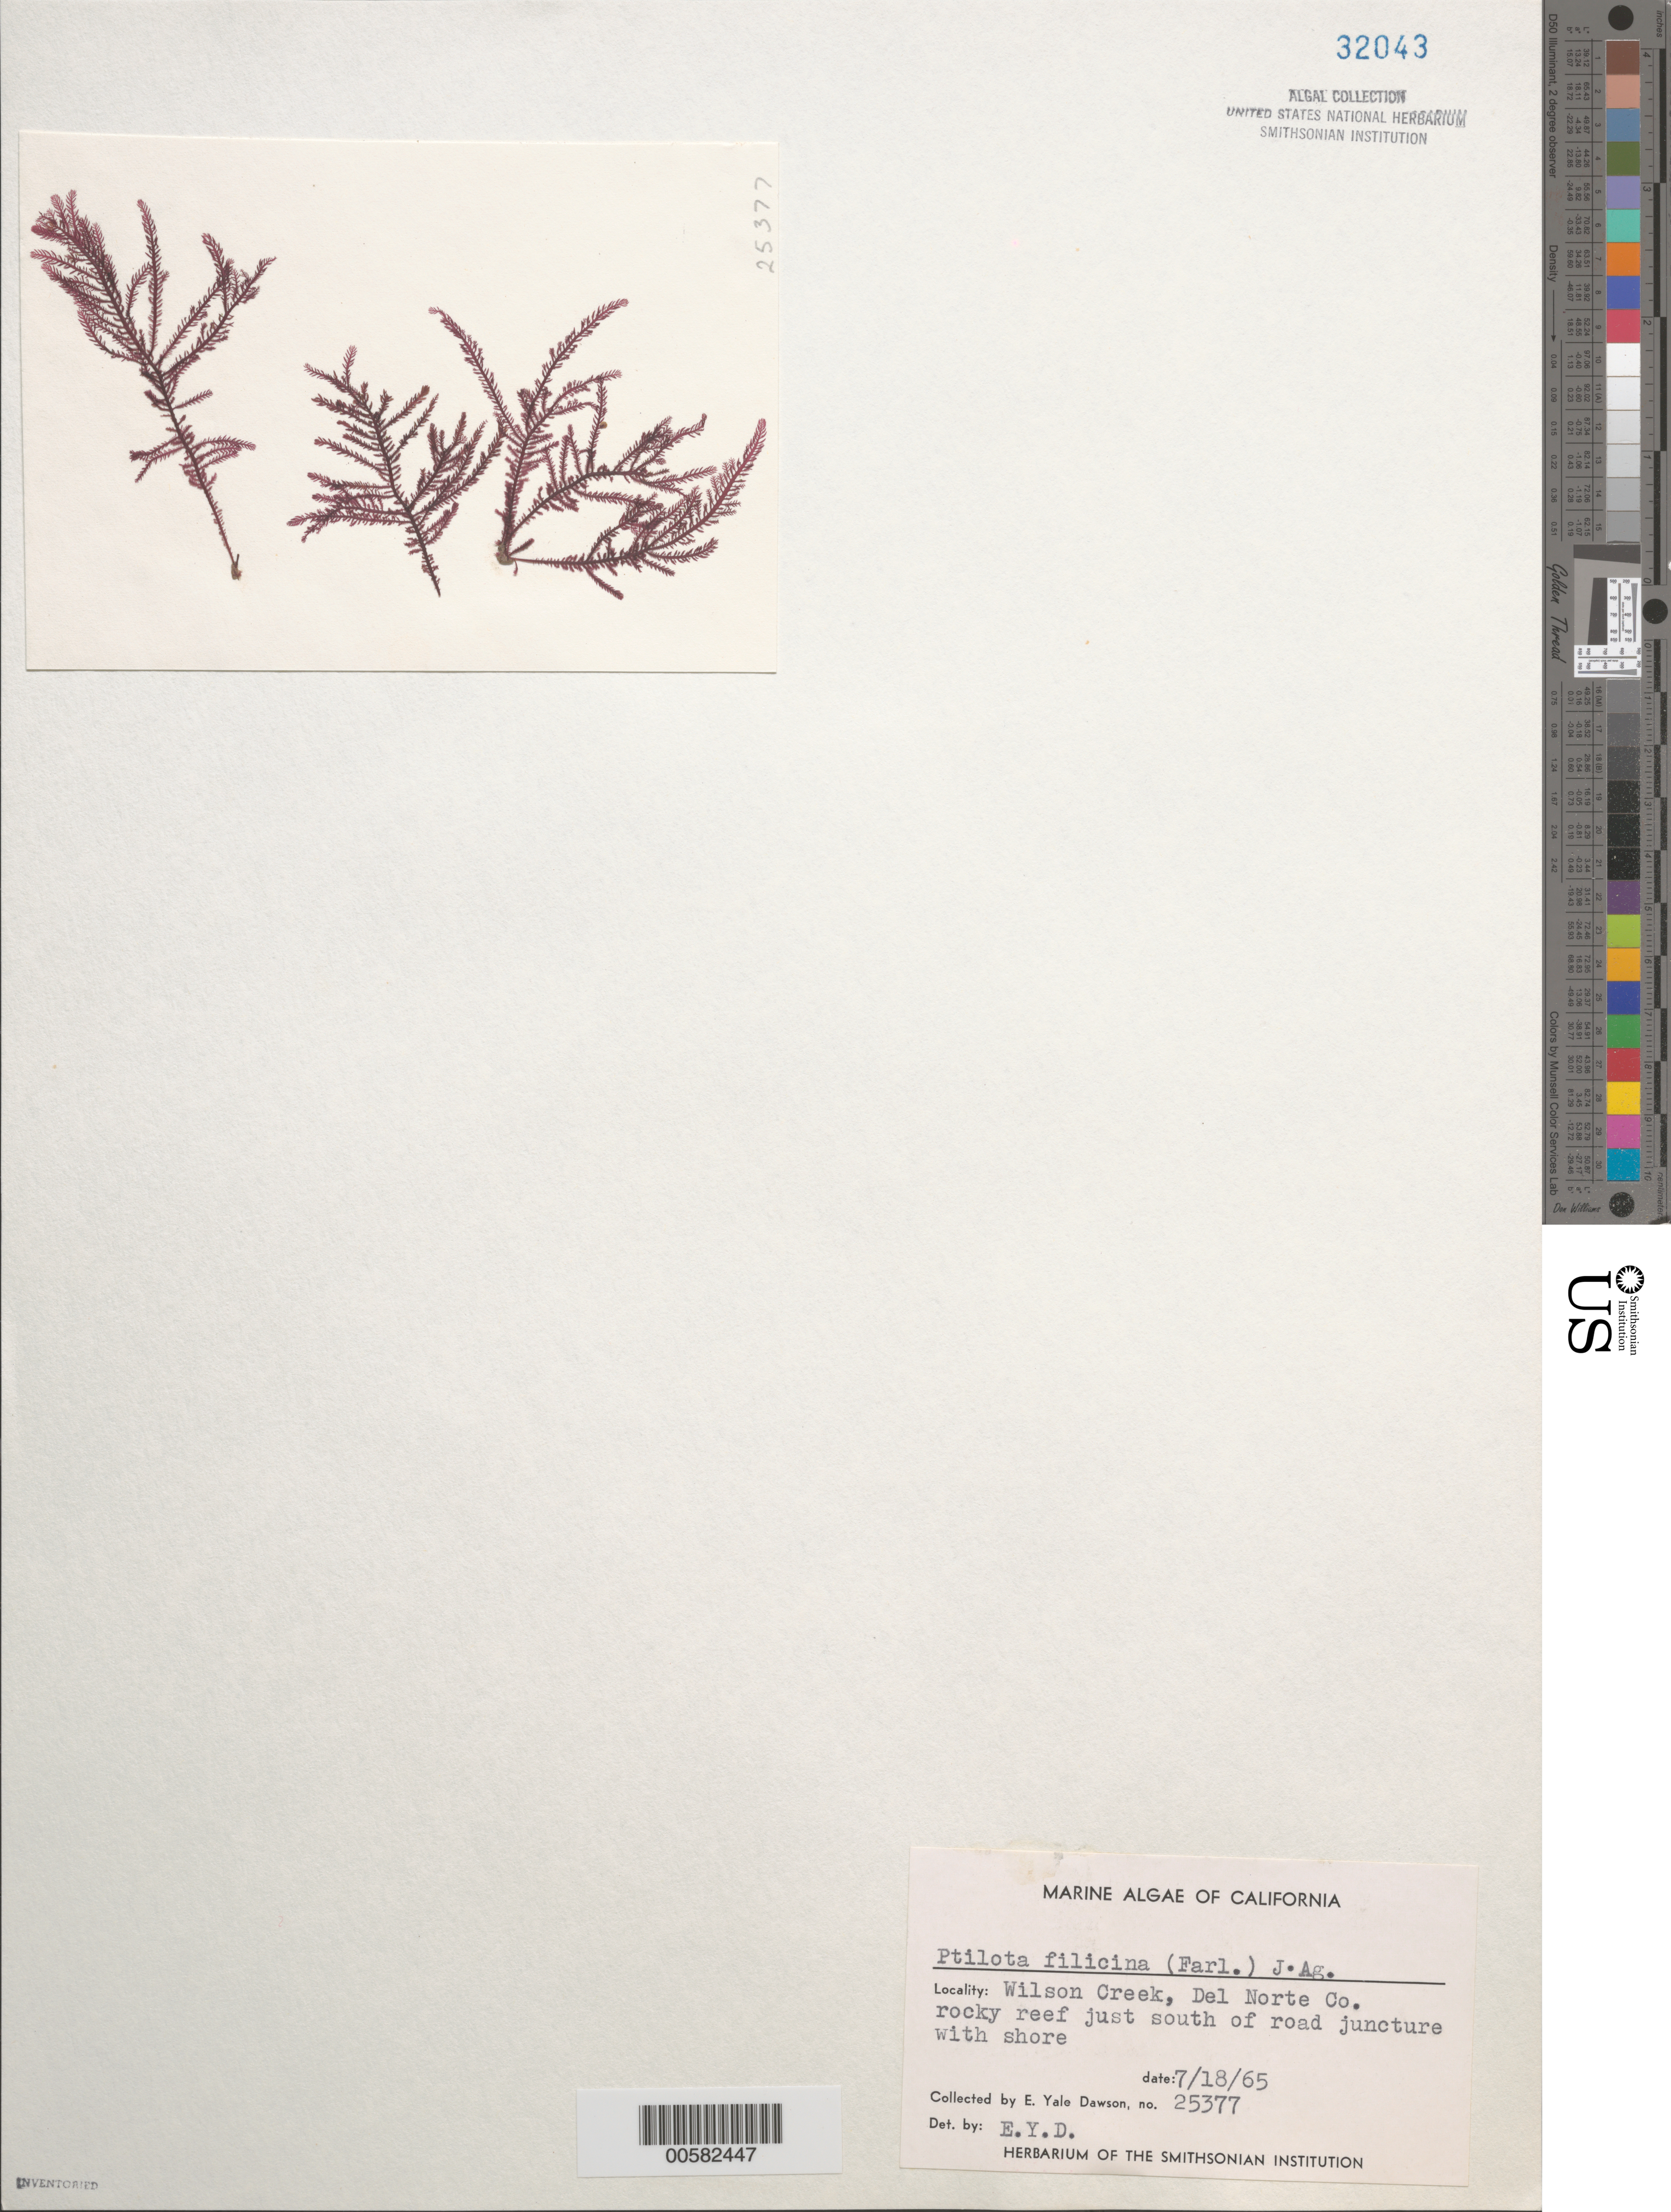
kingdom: Plantae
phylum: Rhodophyta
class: Florideophyceae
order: Ceramiales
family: Wrangeliaceae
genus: Ptilota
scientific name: Ptilota filicina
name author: J. Agardh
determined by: Dawson, E. Y.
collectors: E. Y. Dawson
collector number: EYD 25377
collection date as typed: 18 Jul 1965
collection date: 1965-07-18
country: United States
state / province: California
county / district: Del Norte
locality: Wilson Creek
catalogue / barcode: US 32043